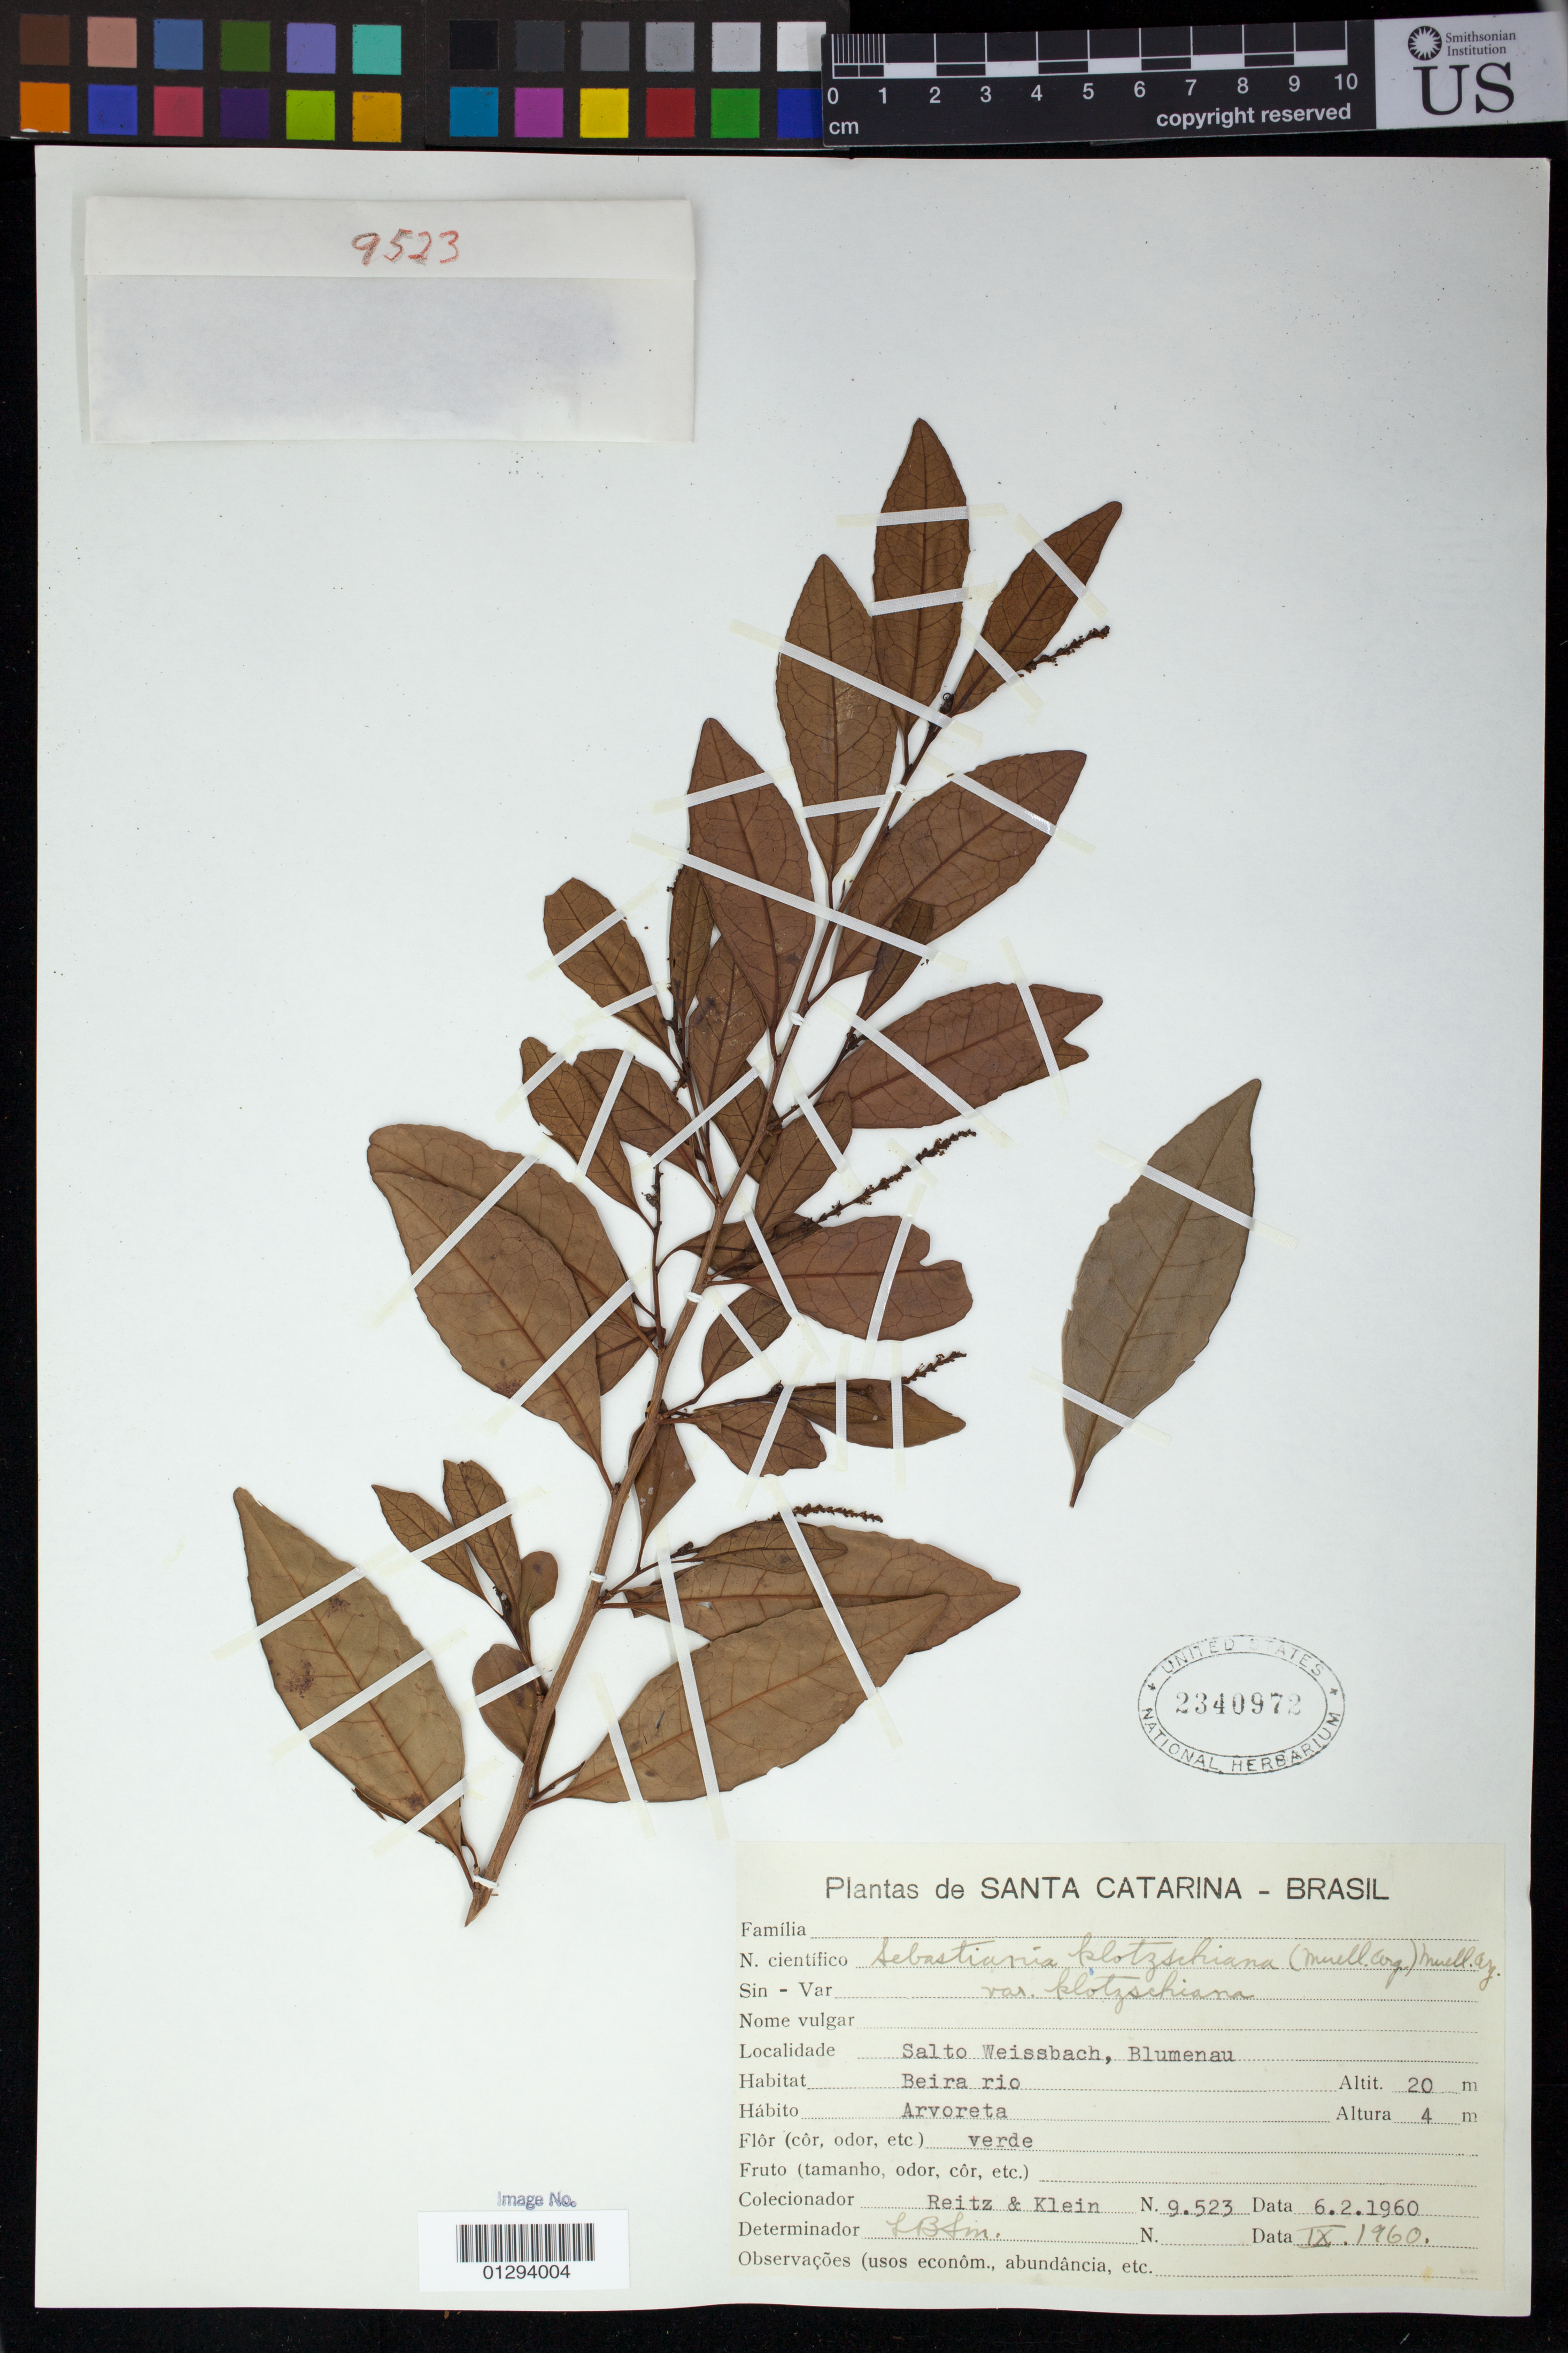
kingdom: Plantae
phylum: Tracheophyta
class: Magnoliopsida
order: Malpighiales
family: Euphorbiaceae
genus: Sebastiania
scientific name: Sebastiania commersoniana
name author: (Baill.) L.B. Sm. & Downs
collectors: R. Reitz & R. M. Klein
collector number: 9523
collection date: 1960-02-06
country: Brazil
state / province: Santa Catarina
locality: Salto Weissbach, Blumenau. Santa Catarina.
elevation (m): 20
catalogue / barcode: US 2340972